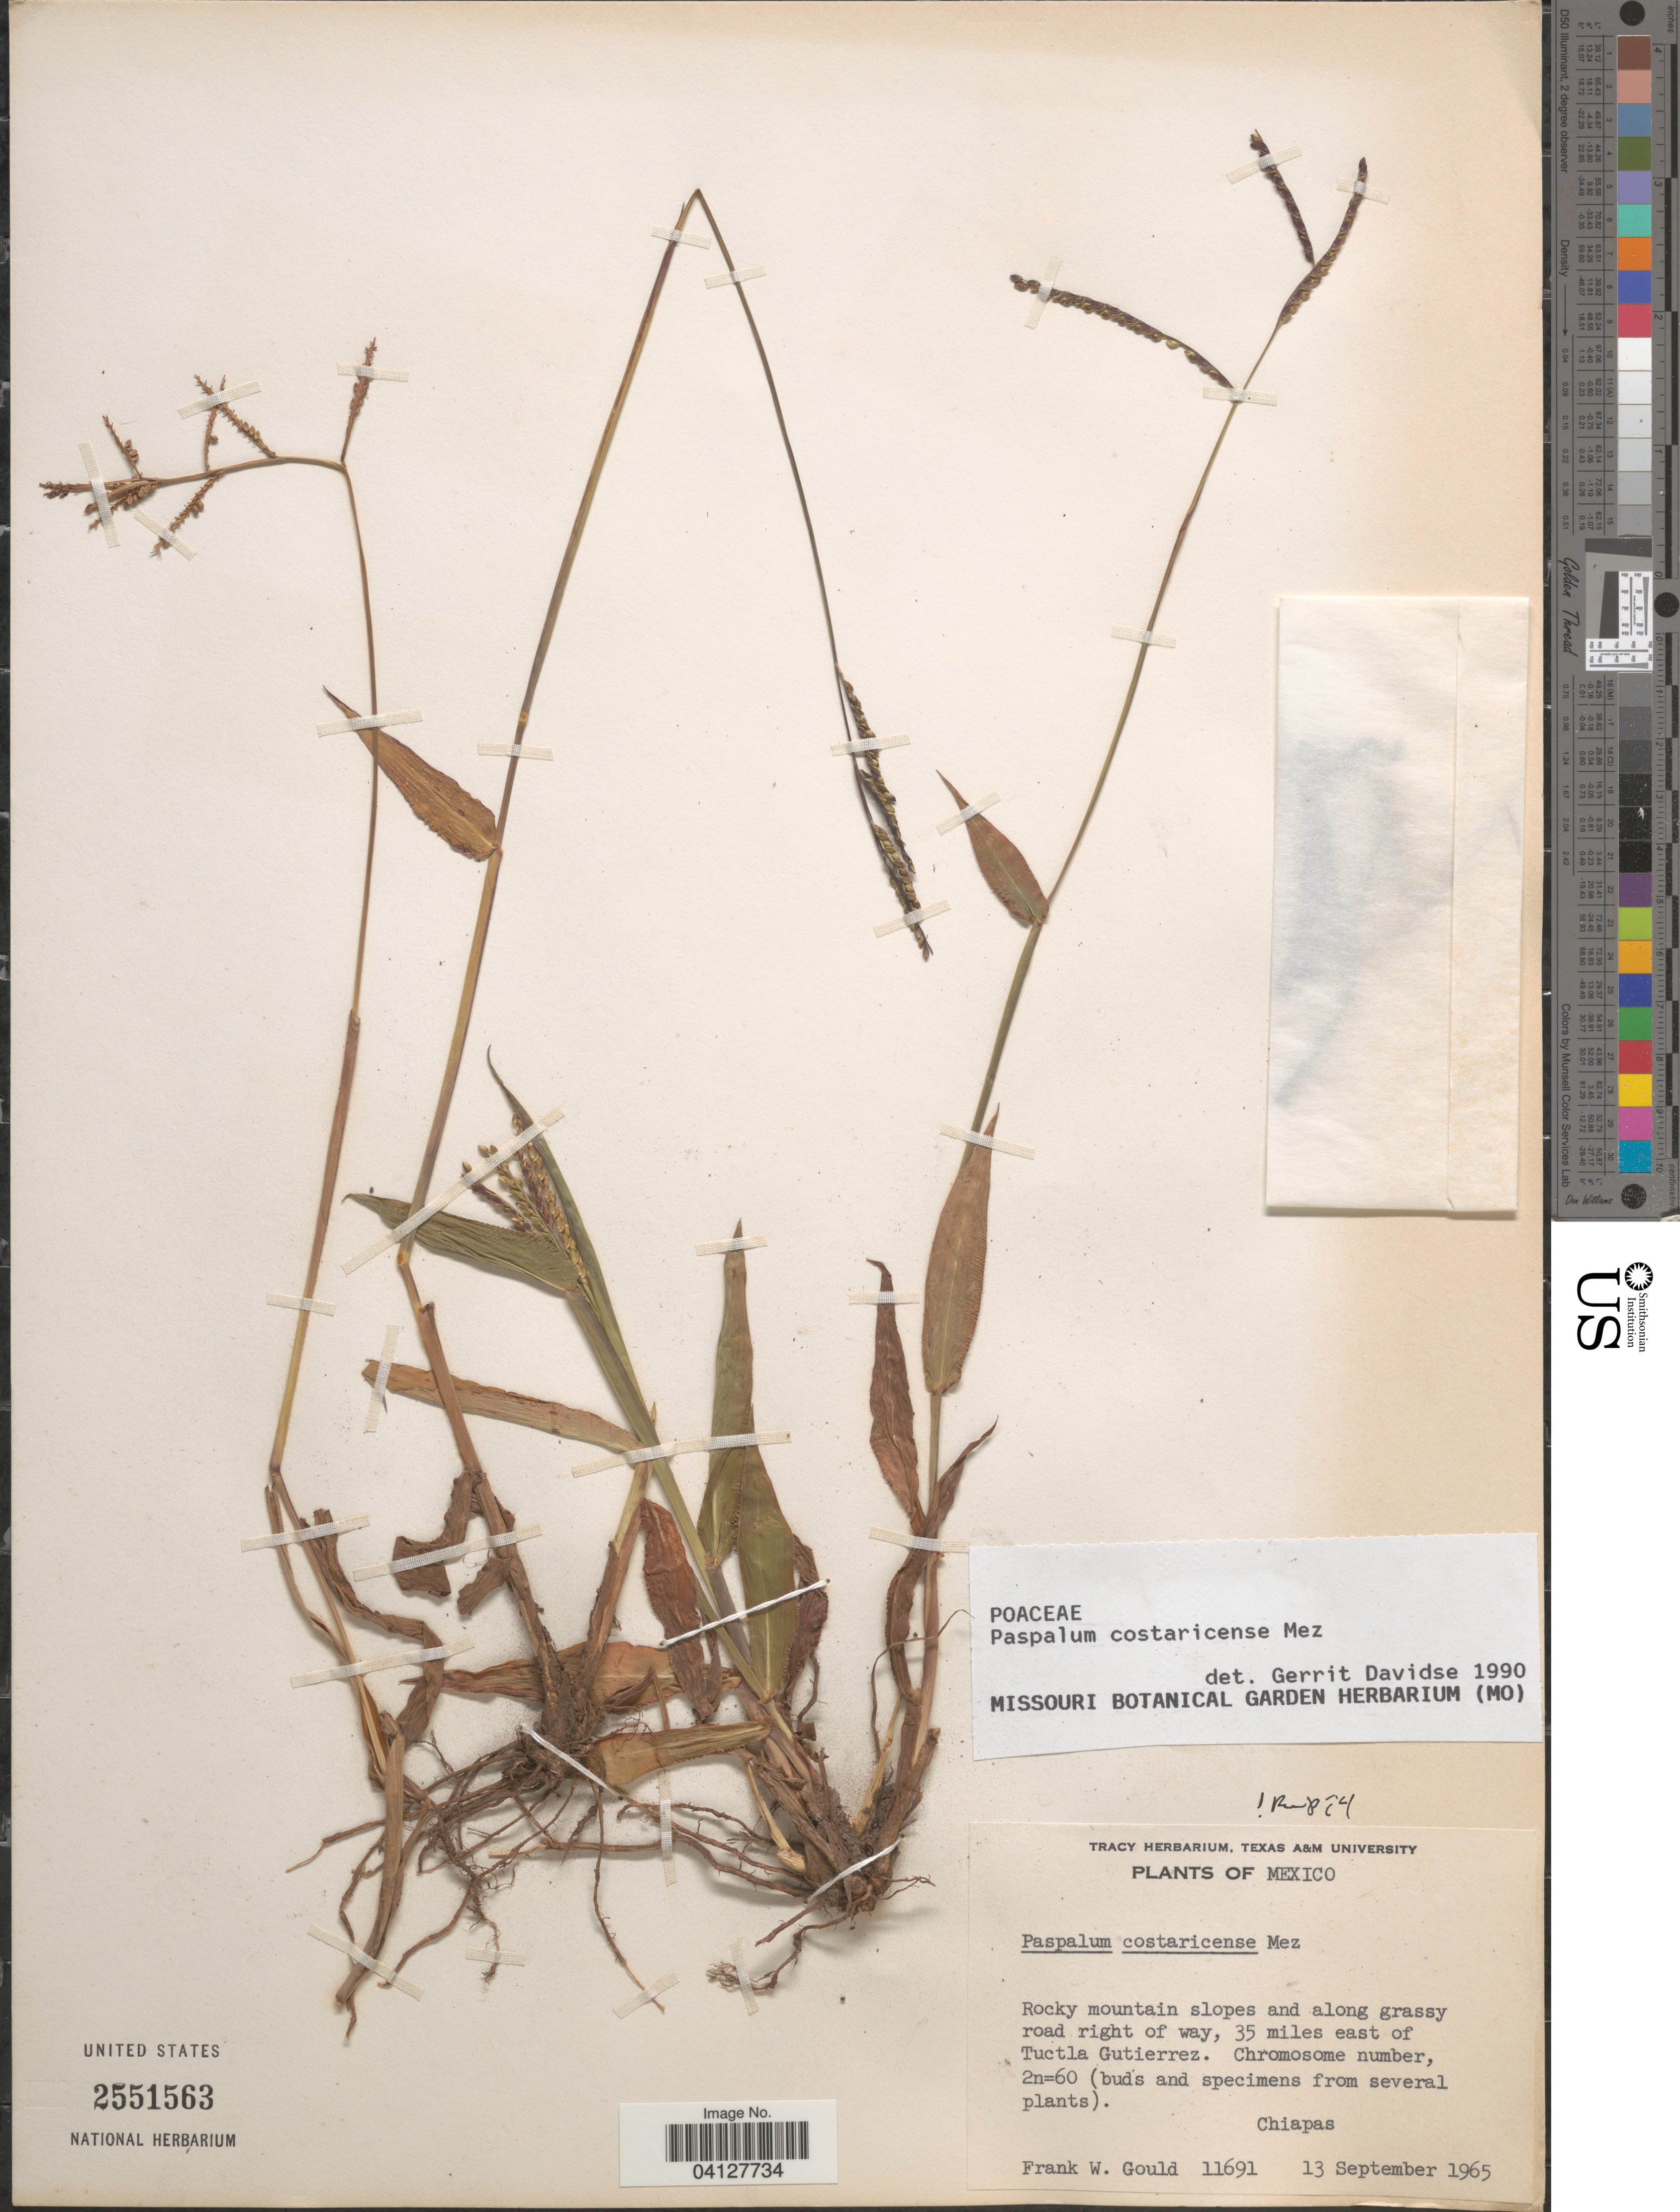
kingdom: Plantae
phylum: Tracheophyta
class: Liliopsida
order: Poales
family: Poaceae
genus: Paspalum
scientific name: Paspalum costaricense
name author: Mez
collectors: F. W. Gould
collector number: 11691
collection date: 1965-09-13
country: Mexico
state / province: Chiapas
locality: Rocky mountain slopes and along grassy road right of way, 35 miles east of Tuctla Gutierrez.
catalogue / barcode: US 2551563